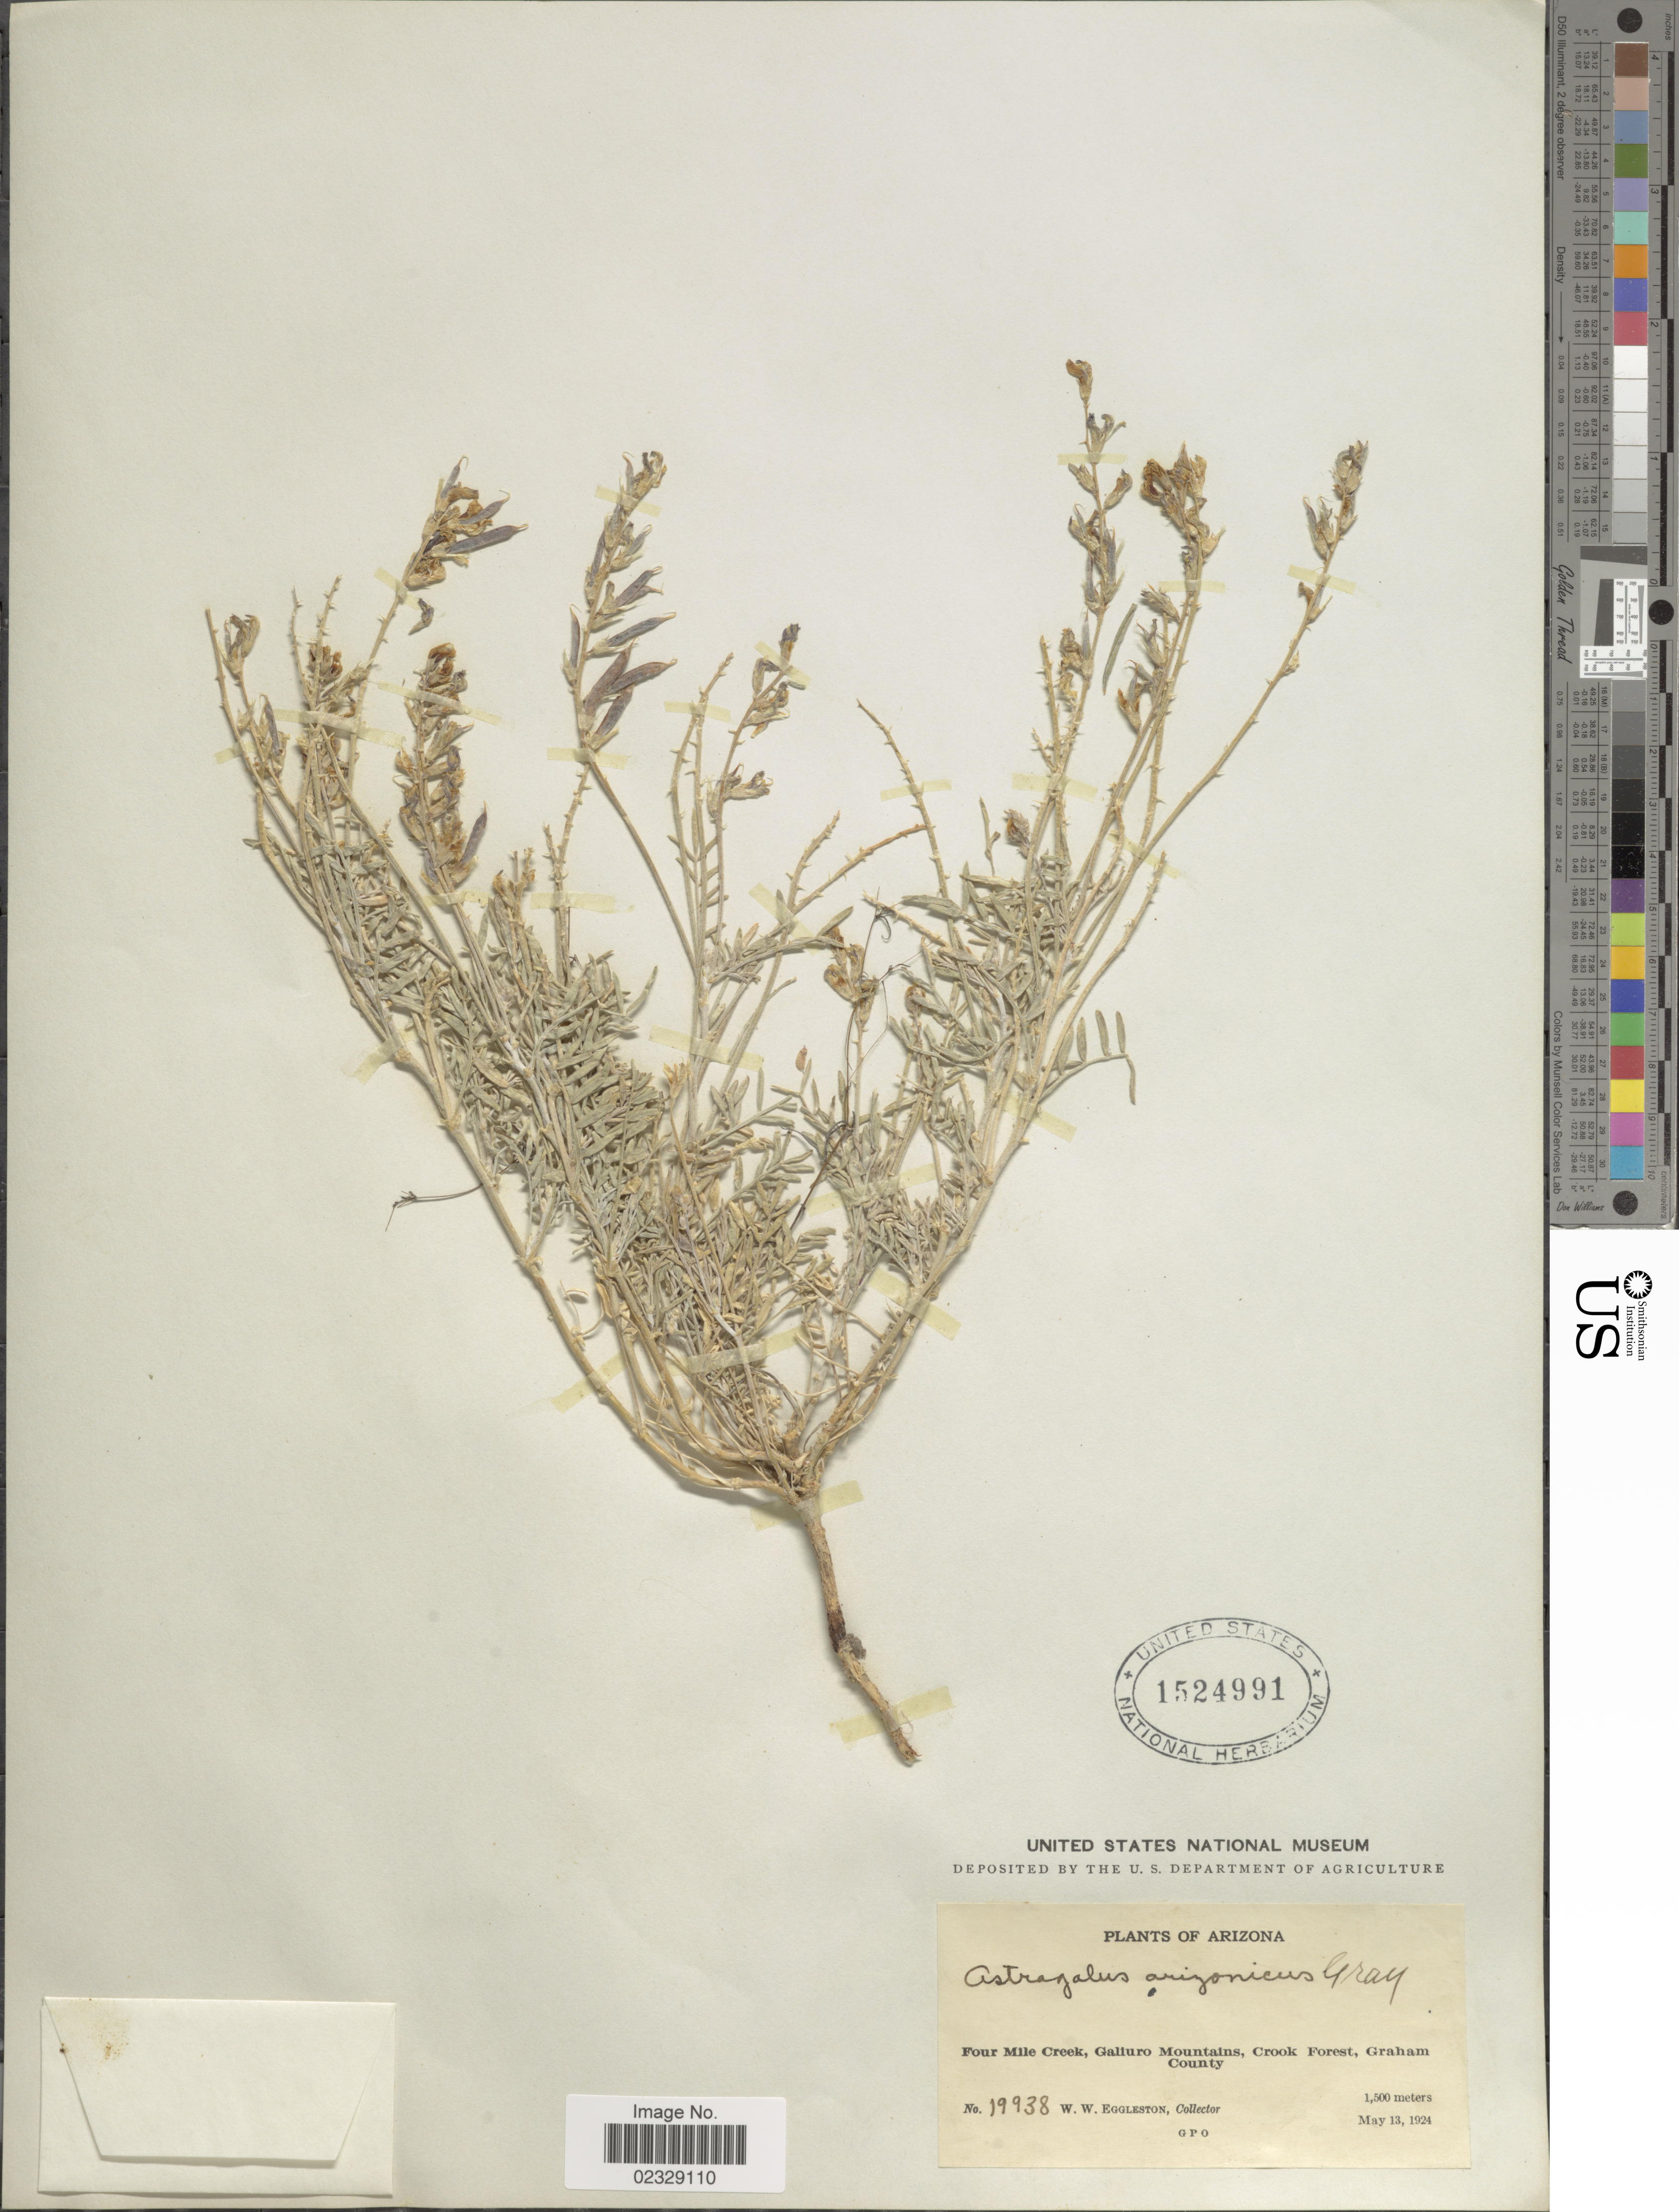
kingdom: Plantae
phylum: Tracheophyta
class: Magnoliopsida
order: Fabales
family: Fabaceae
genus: Astragalus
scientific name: Astragalus arizonicus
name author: A. Gray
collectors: W. W. Eggleston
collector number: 19938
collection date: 1924-05-13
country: United States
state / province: Arizona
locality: Four Mile Creek, Galiuro Mountains, Crook Forest, Graham County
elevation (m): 1500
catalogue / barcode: US 1524991